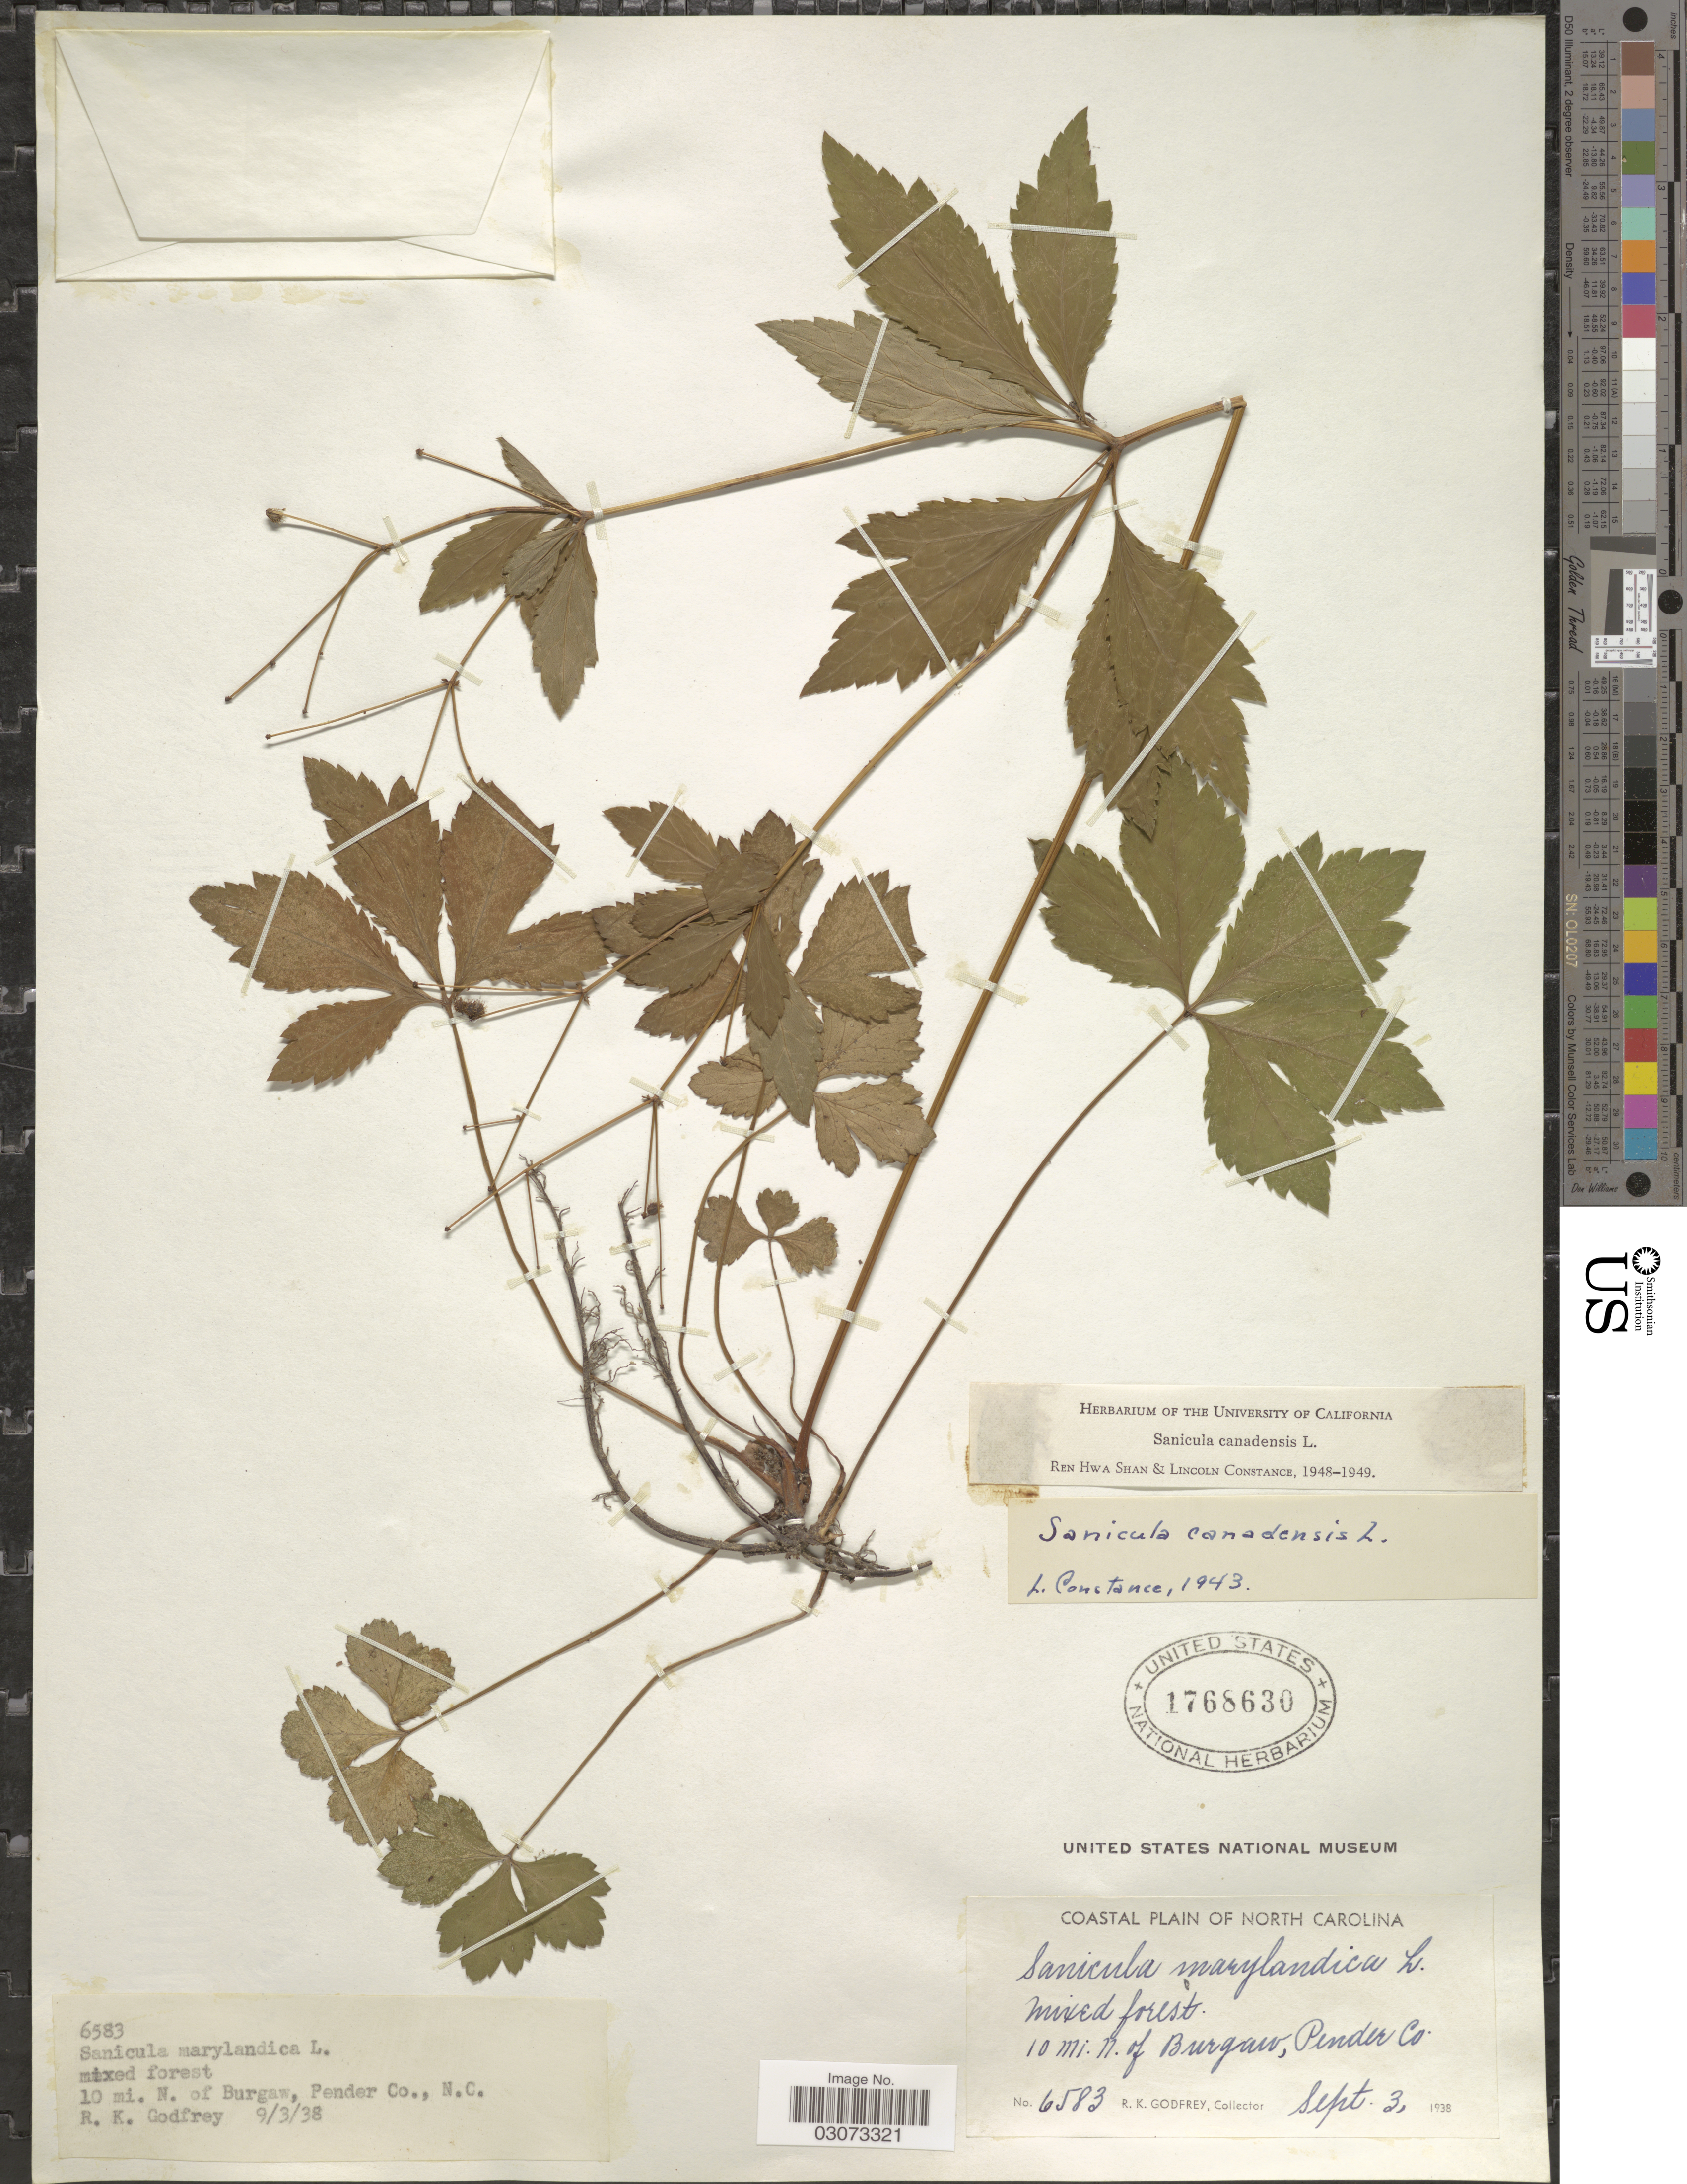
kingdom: Plantae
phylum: Tracheophyta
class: Magnoliopsida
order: Apiales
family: Apiaceae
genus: Sanicula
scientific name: Sanicula canadensis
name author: L.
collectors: R. K. Godfrey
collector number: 6583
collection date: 1938-09-03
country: United States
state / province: North Carolina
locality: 10 mi. N. of Burgaw, Pender Co. Coastal Plain of North Carolina.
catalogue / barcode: US 1768630